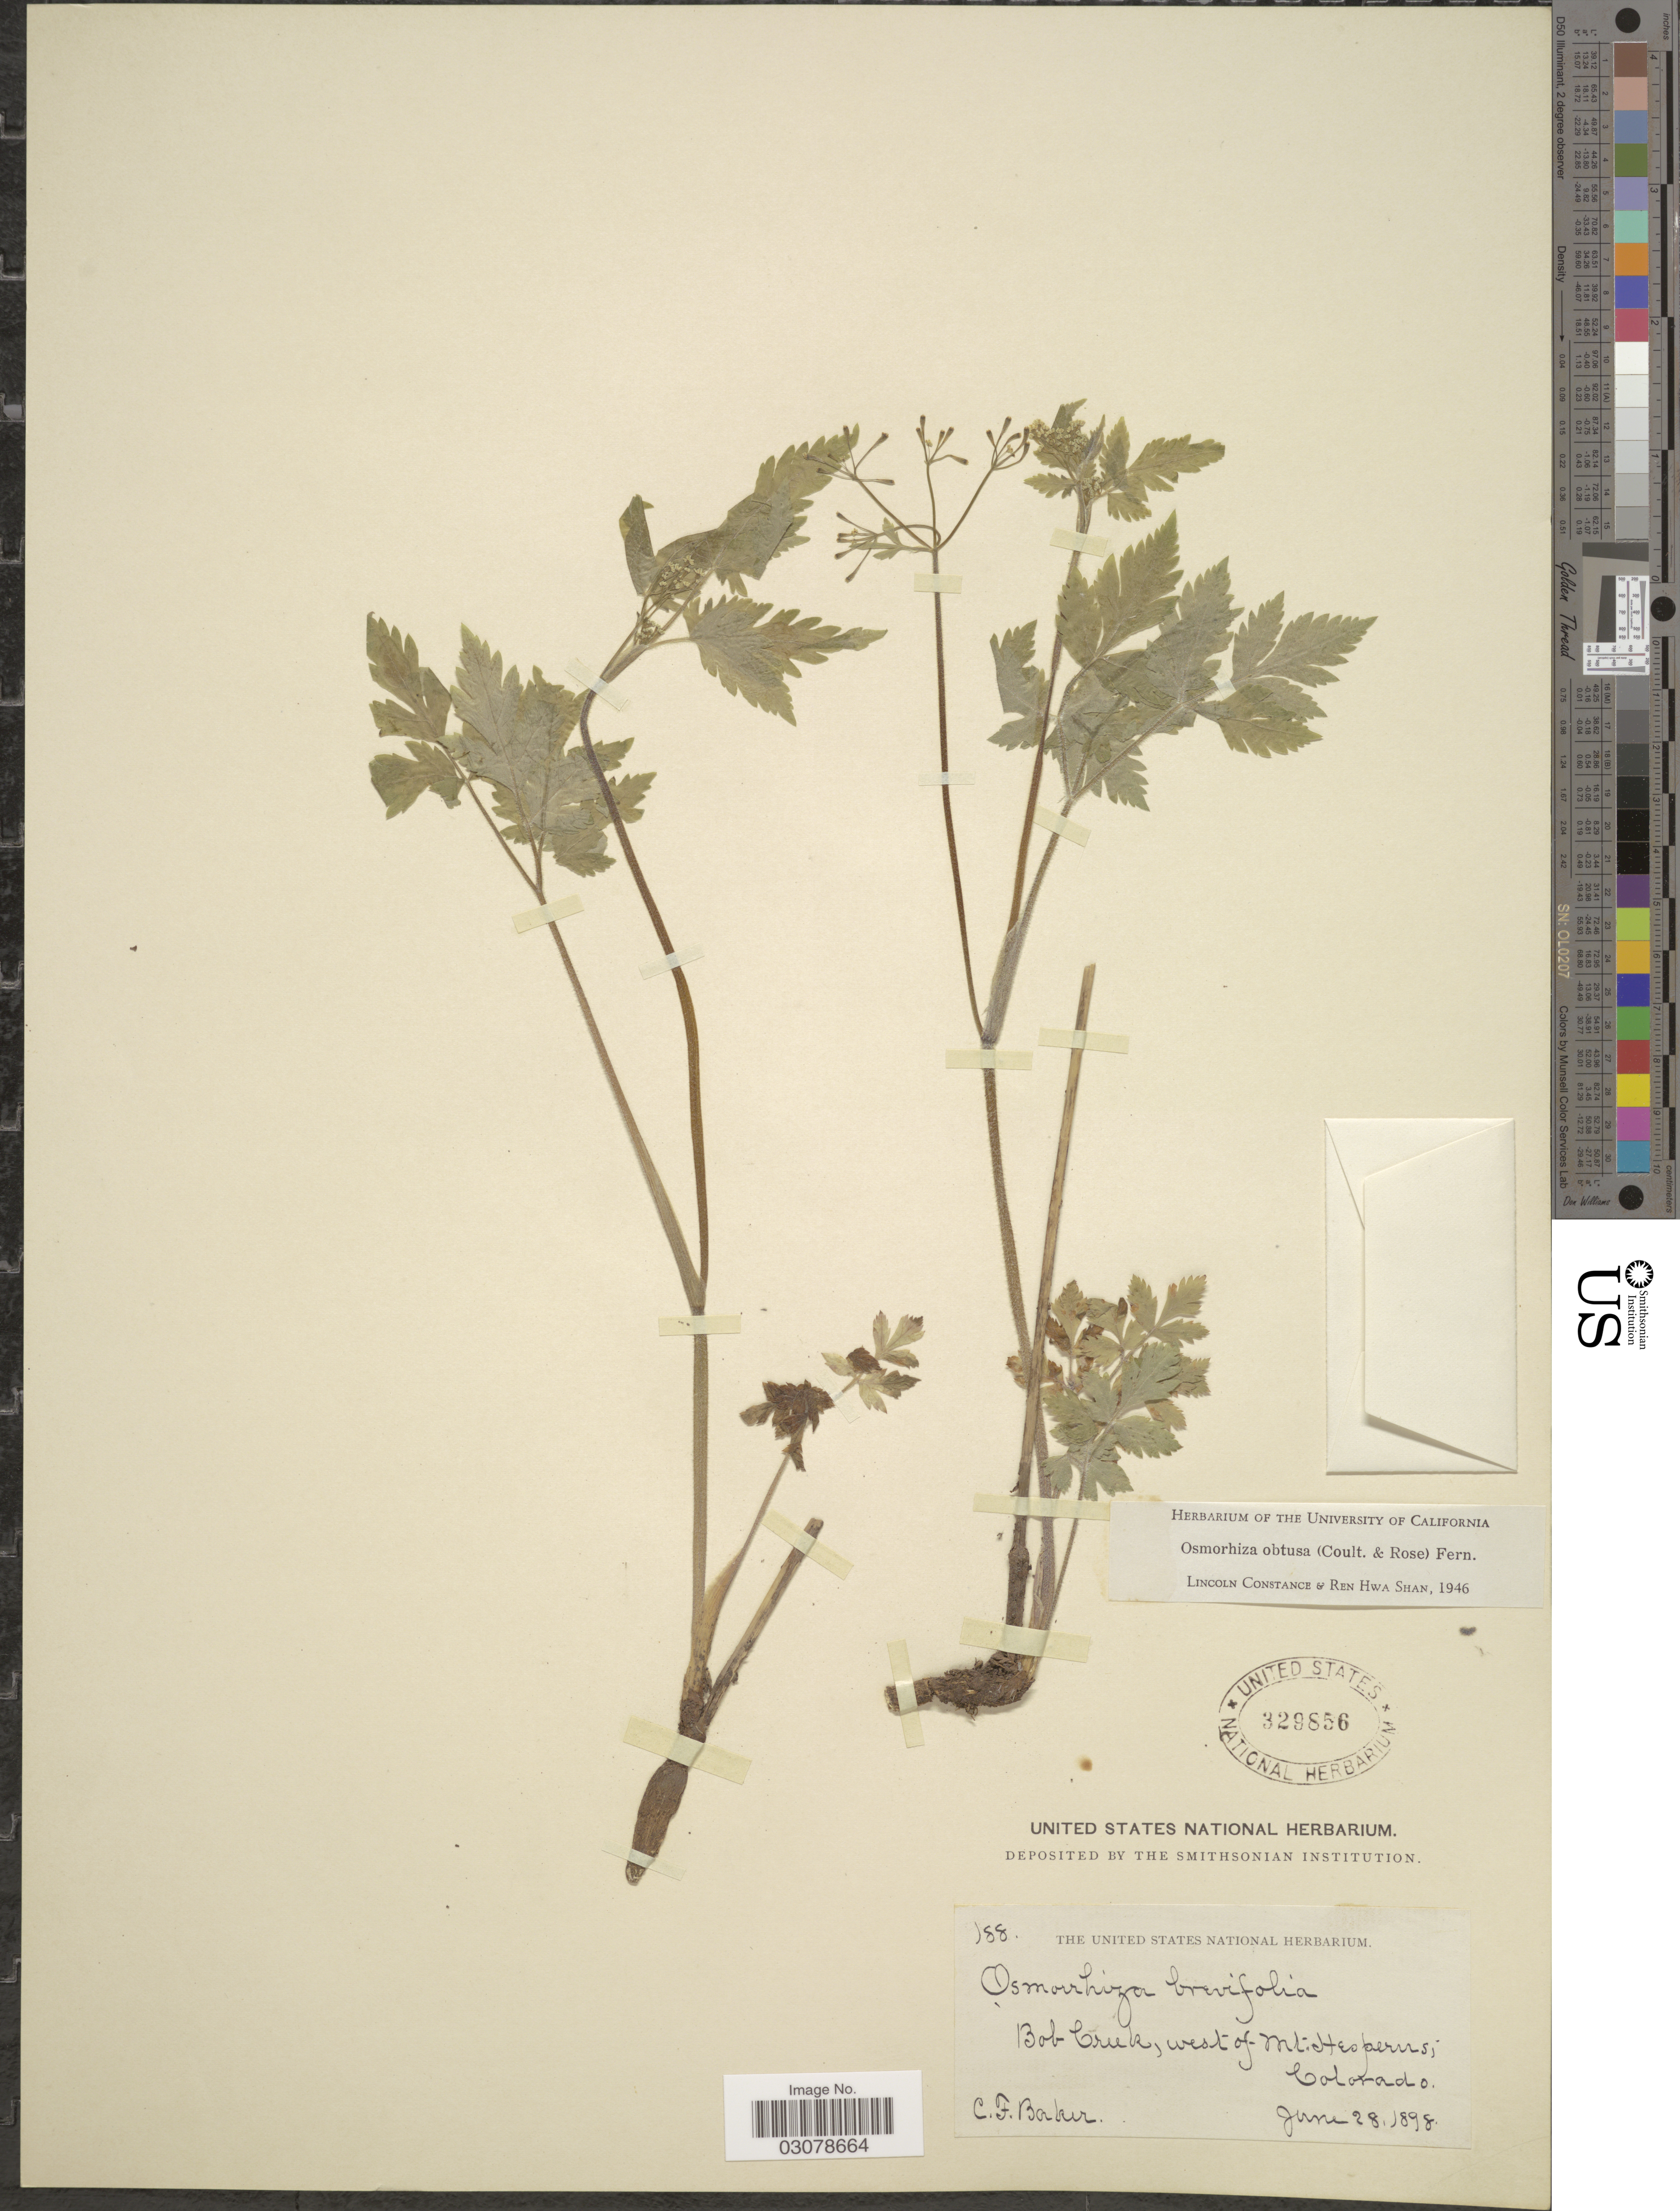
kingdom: Plantae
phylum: Tracheophyta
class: Magnoliopsida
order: Apiales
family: Apiaceae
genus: Osmorhiza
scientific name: Osmorhiza obtusa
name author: (J.M. Coult. & Rose) Fernald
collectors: C. F. Baker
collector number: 188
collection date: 1898-06-28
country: United States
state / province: Colorado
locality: Bob Creek, west of Mt. Hesperus.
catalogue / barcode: US 329856